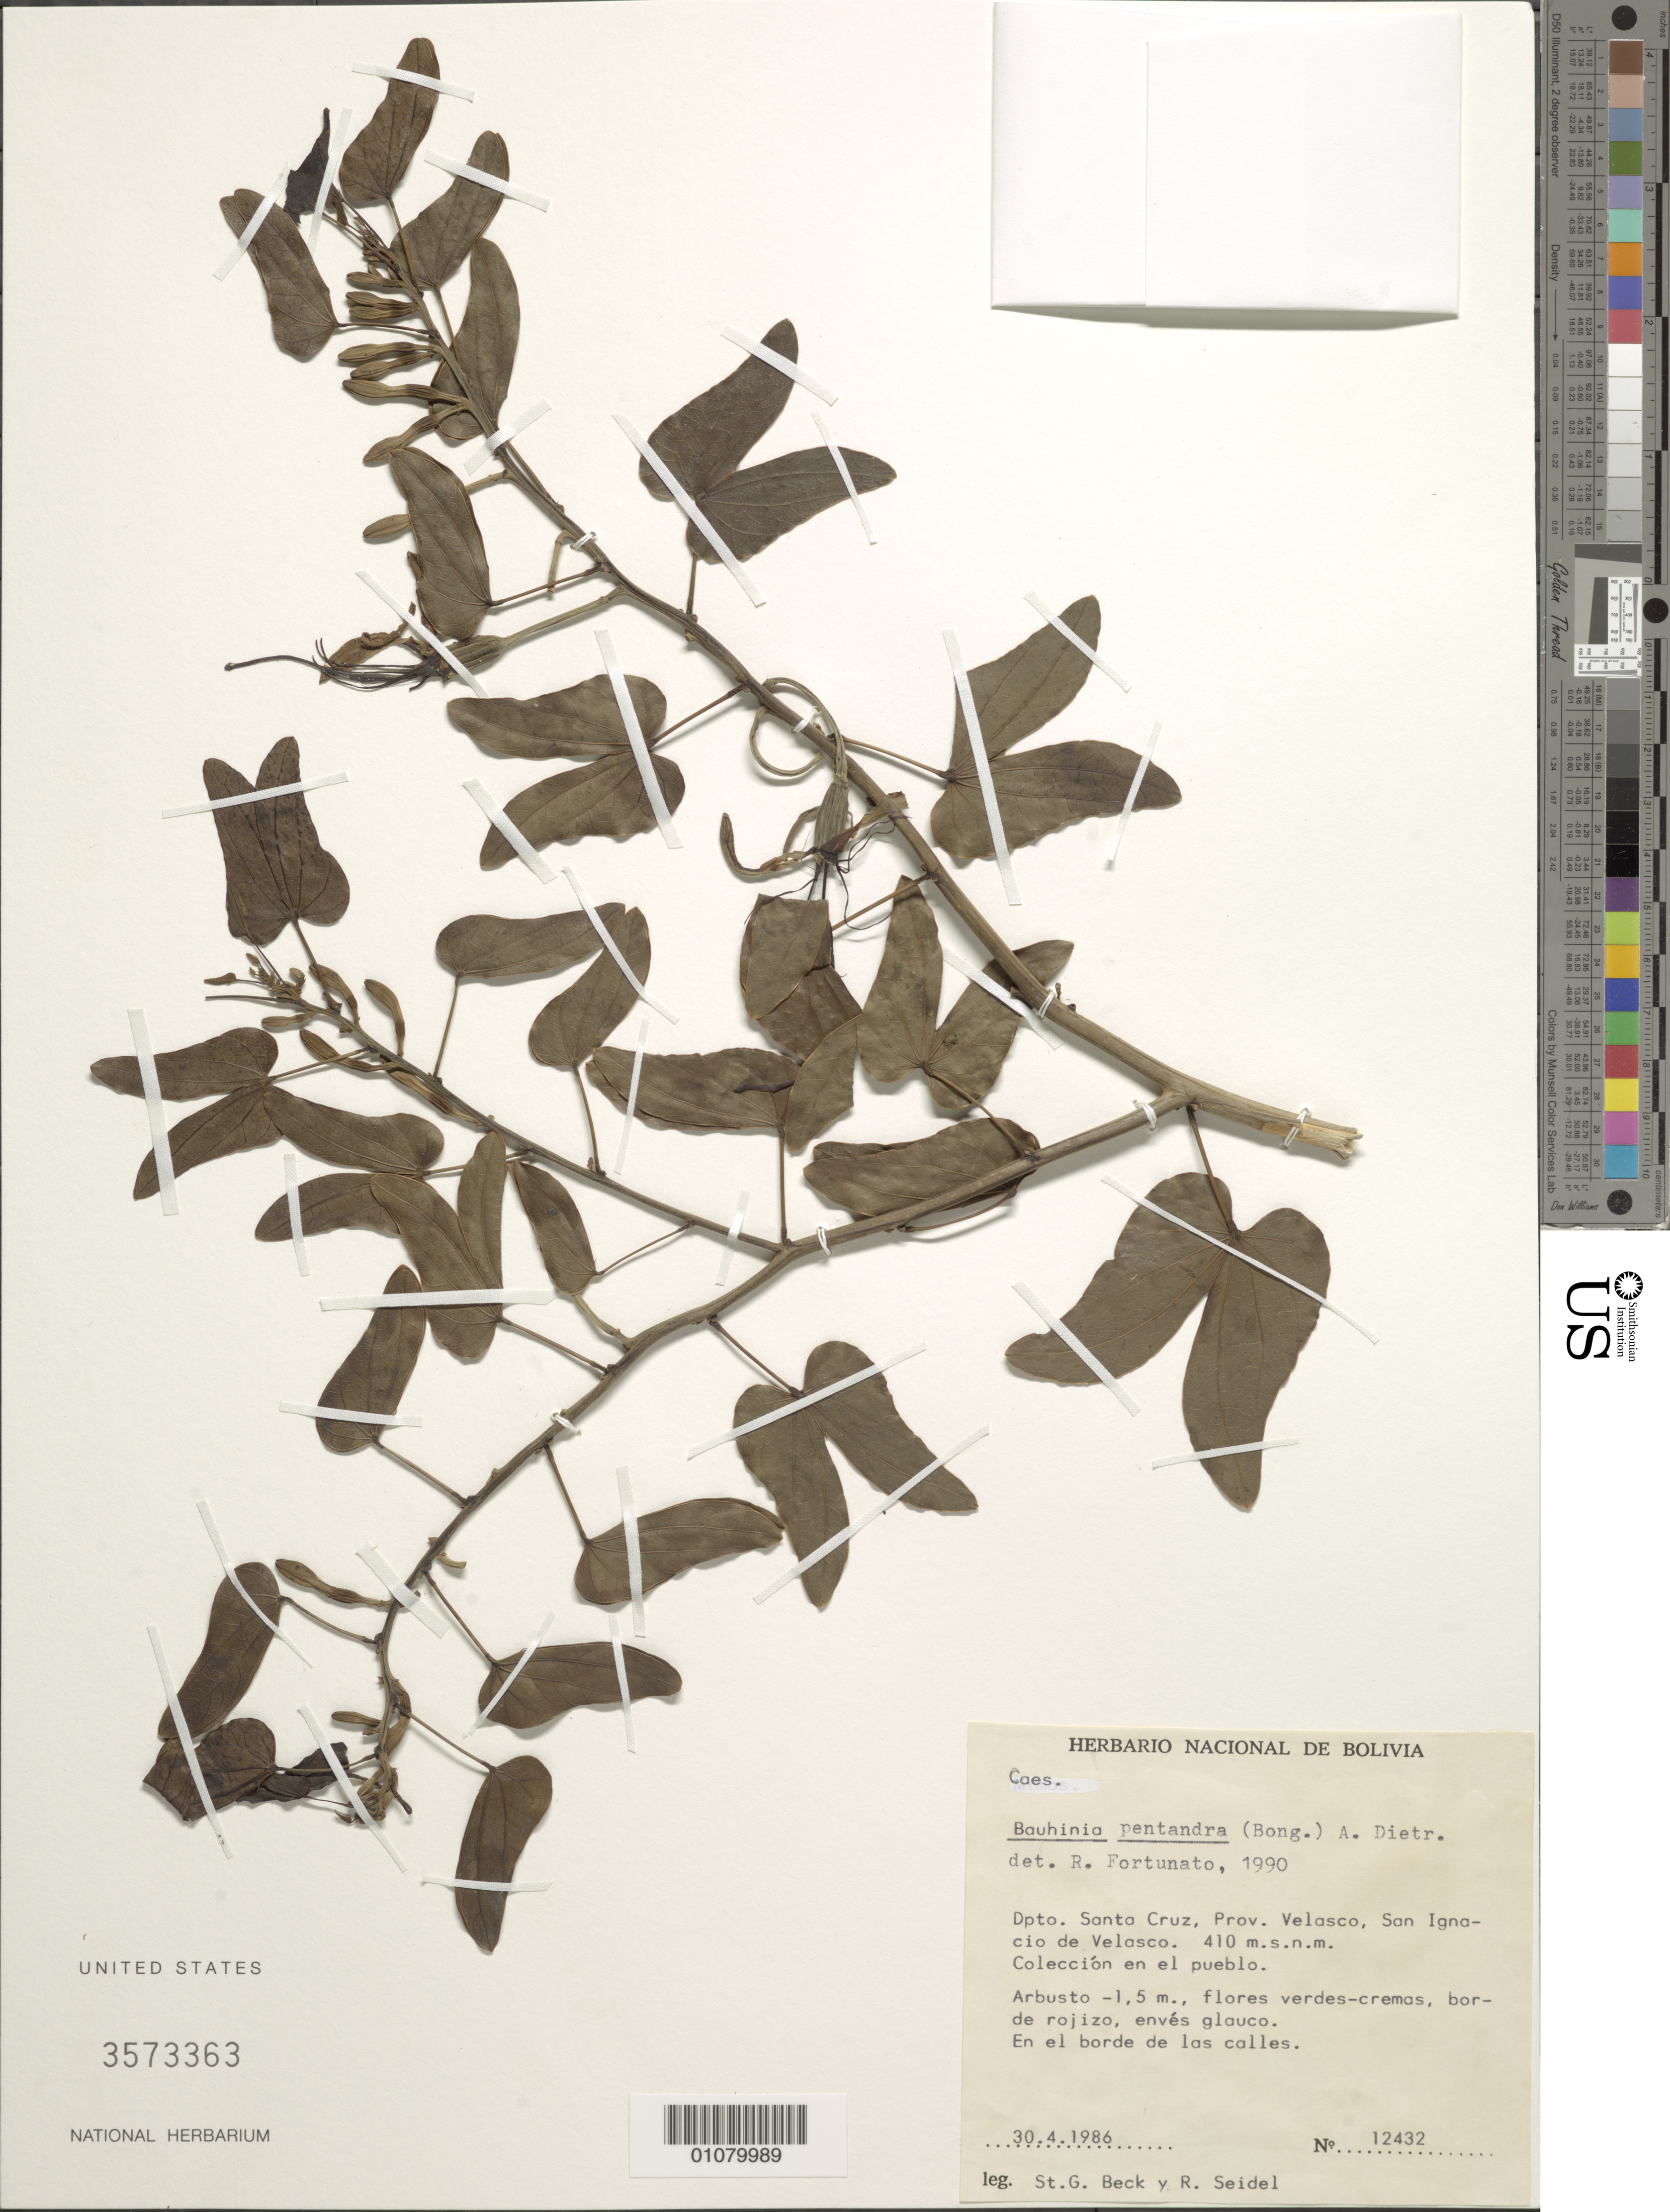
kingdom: Plantae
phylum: Tracheophyta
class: Magnoliopsida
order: Fabales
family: Fabaceae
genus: Bauhinia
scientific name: Bauhinia pentandra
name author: (Bong.) Vogel ex Steud.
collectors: S. G. Beck & R. Seidel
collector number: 12432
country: Bolivia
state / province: Santa Cruz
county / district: Velasco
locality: San Ignacio de Velasco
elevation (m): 410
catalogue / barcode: US 3573363